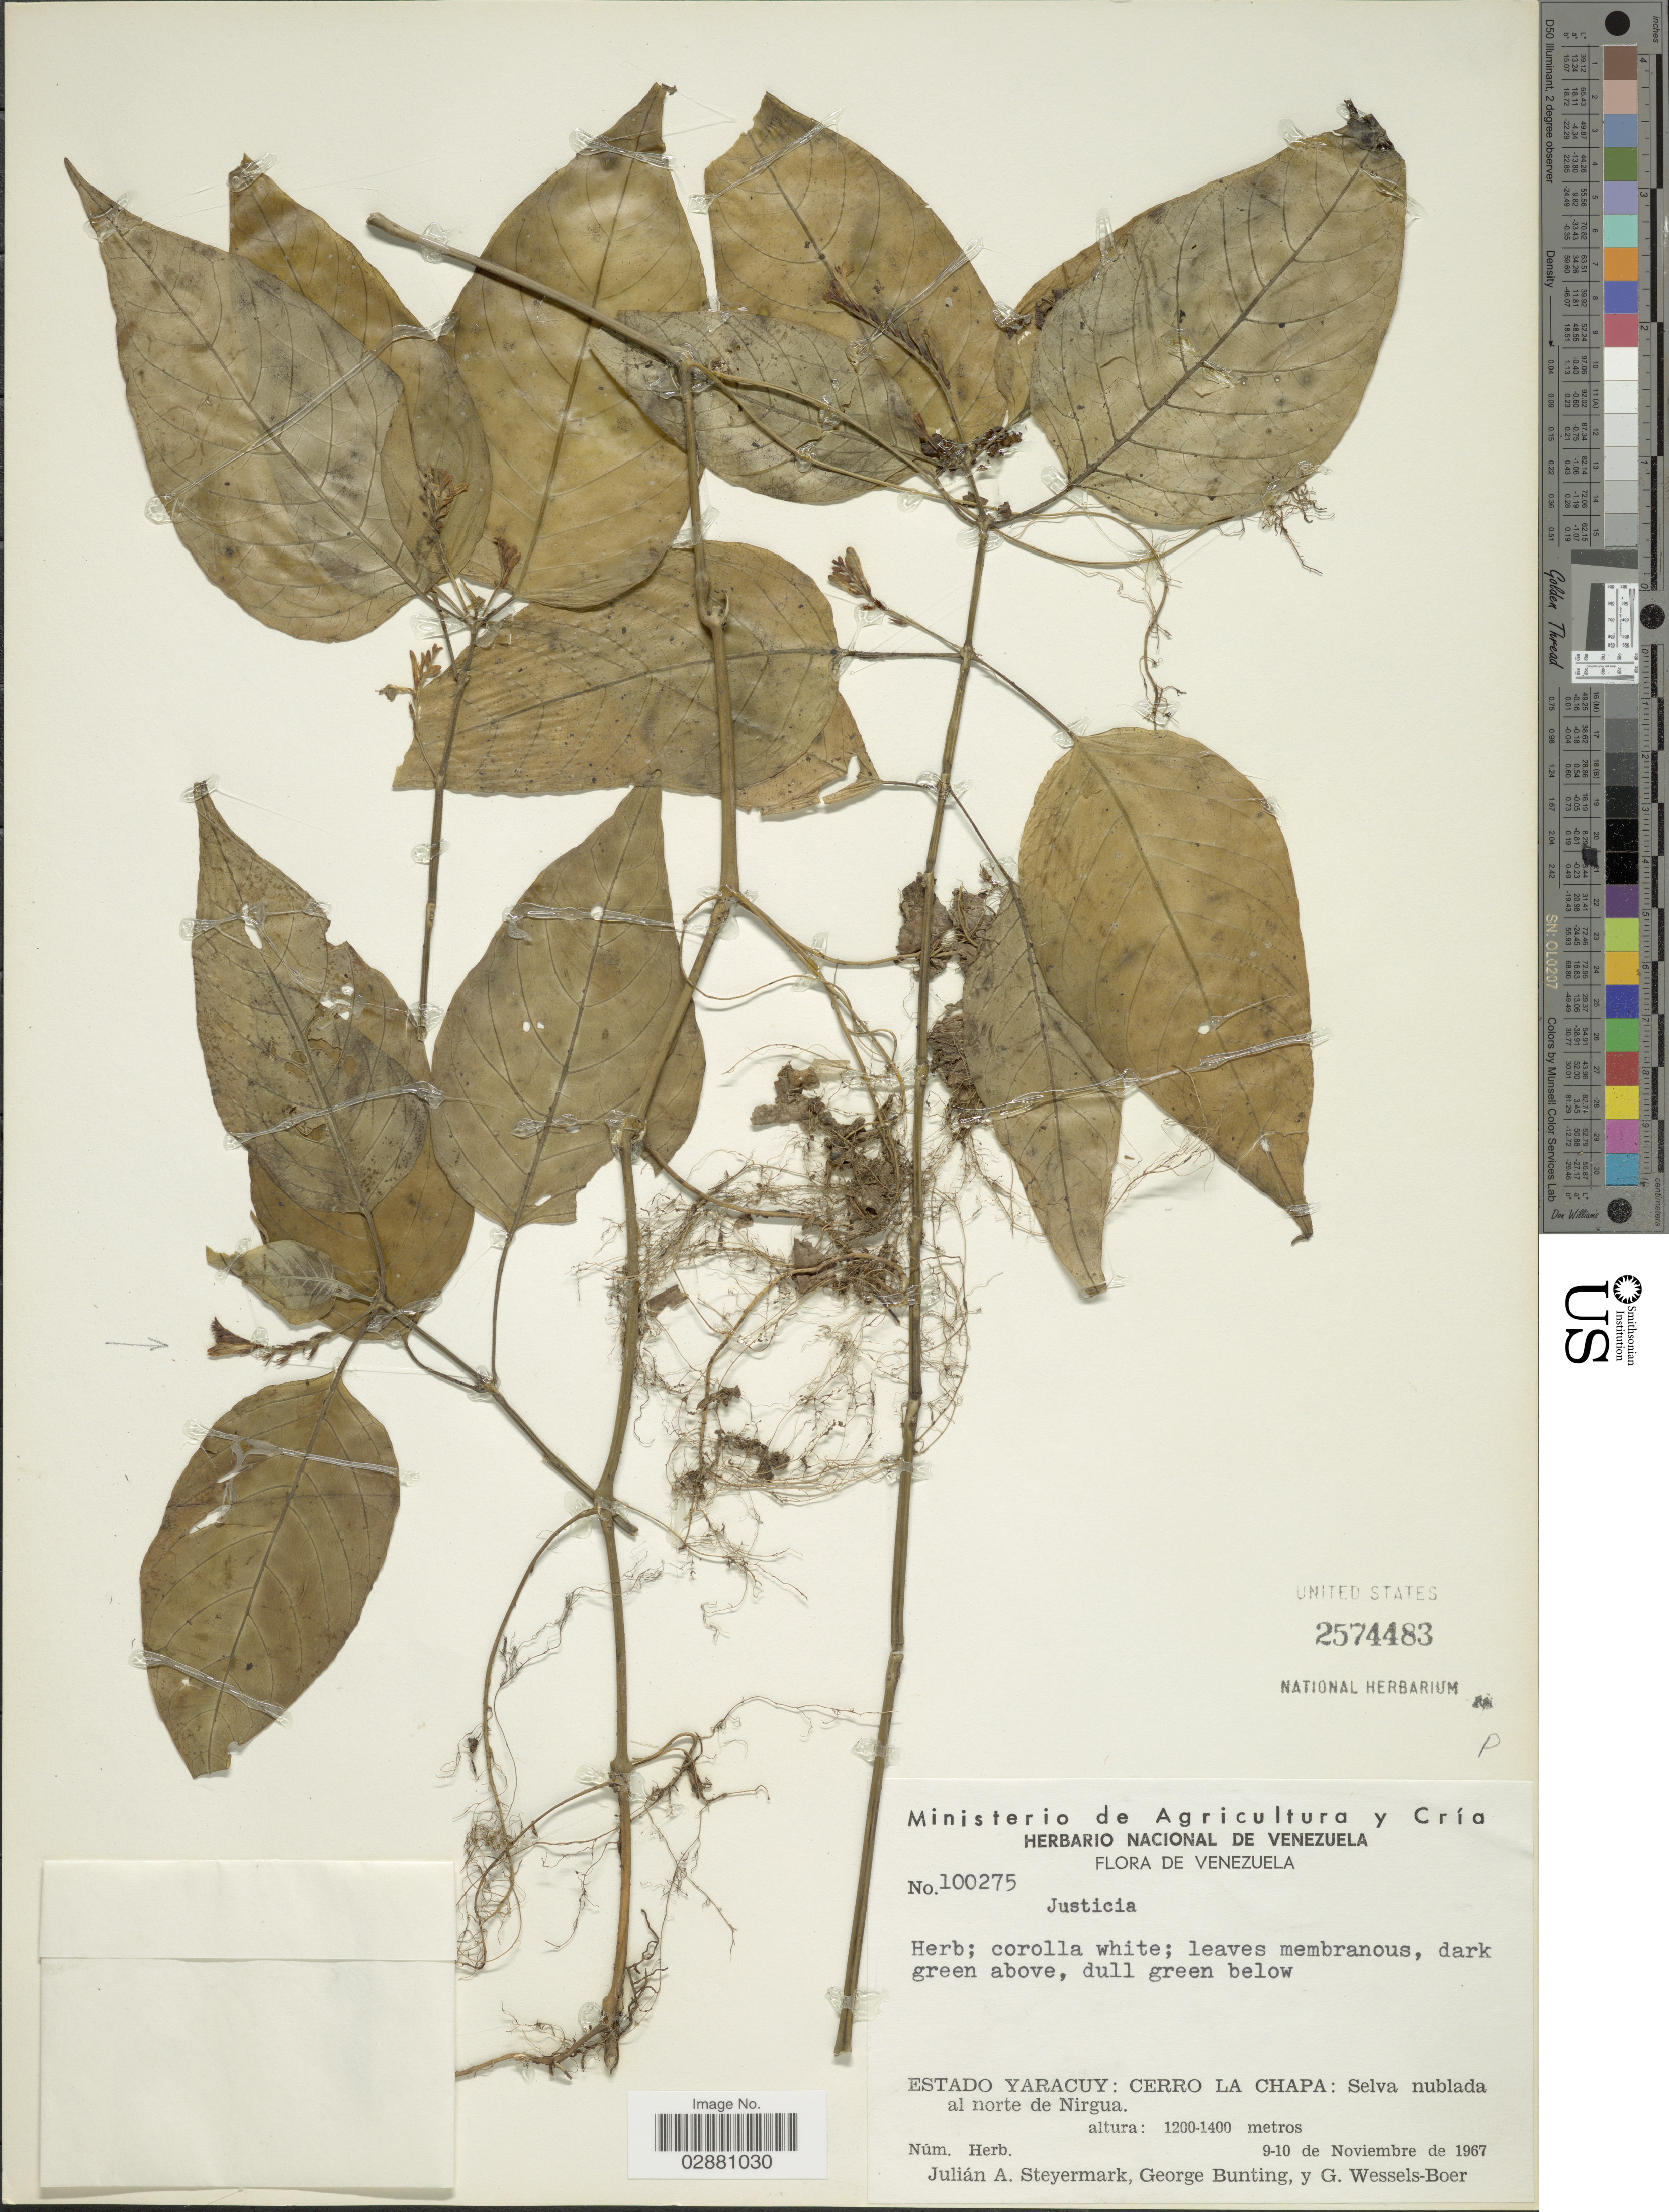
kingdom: Plantae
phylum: Tracheophyta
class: Magnoliopsida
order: Lamiales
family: Acanthaceae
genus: Justicia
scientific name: Justicia stipitata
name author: Wassh. & Arroyo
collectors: J. Steyermark, G. S. Bunting & G. Wessels Boer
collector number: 100275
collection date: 1967-11-09/1967-11-10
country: Venezuela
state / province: Yaracuy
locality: Estado Yaracuy: Cerro La Chapa: Selva nublada al norte de Nirgua.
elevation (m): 1200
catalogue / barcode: US 2574483